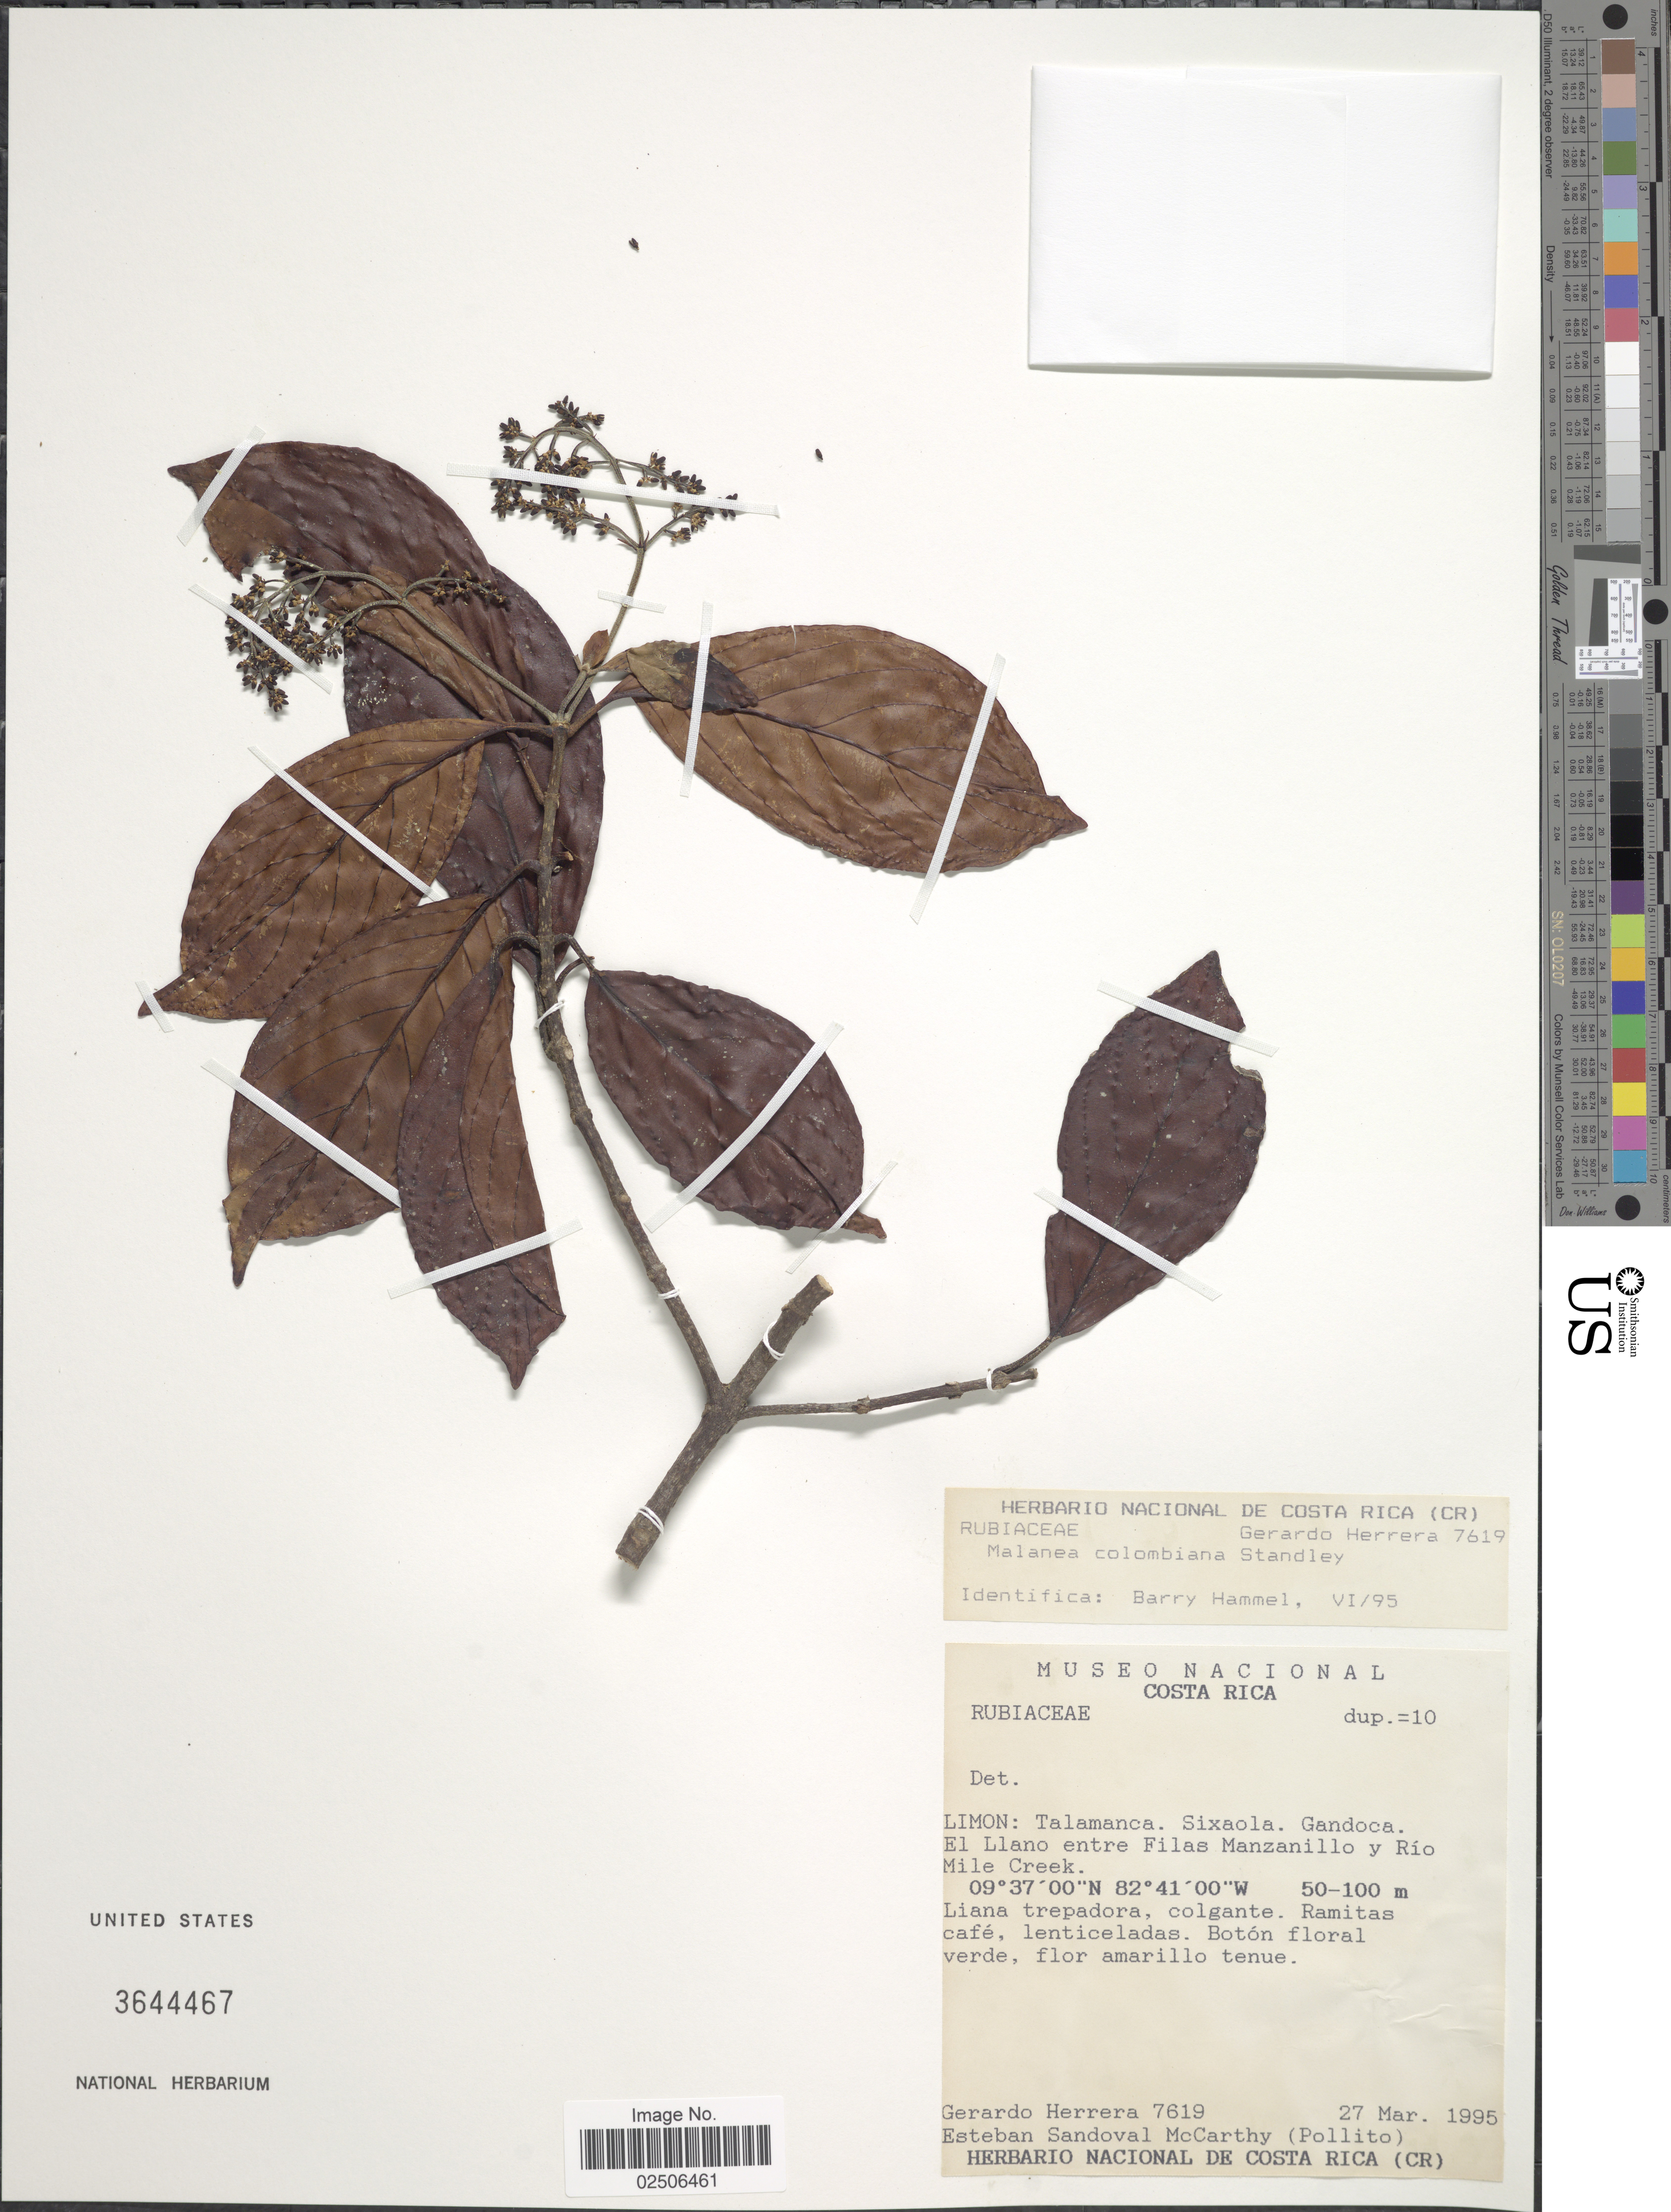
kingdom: Plantae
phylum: Tracheophyta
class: Magnoliopsida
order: Gentianales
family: Rubiaceae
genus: Malanea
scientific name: Malanea colombiana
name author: Standl.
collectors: G. Herrera & E. McCarthy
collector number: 7619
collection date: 1995-03-27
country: Costa Rica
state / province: Limón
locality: Talamanca, Sixaola, Gandoca, El Llano entre Filas Manzanillo y Rio Mile Creek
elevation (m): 50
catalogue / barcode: US 3644467